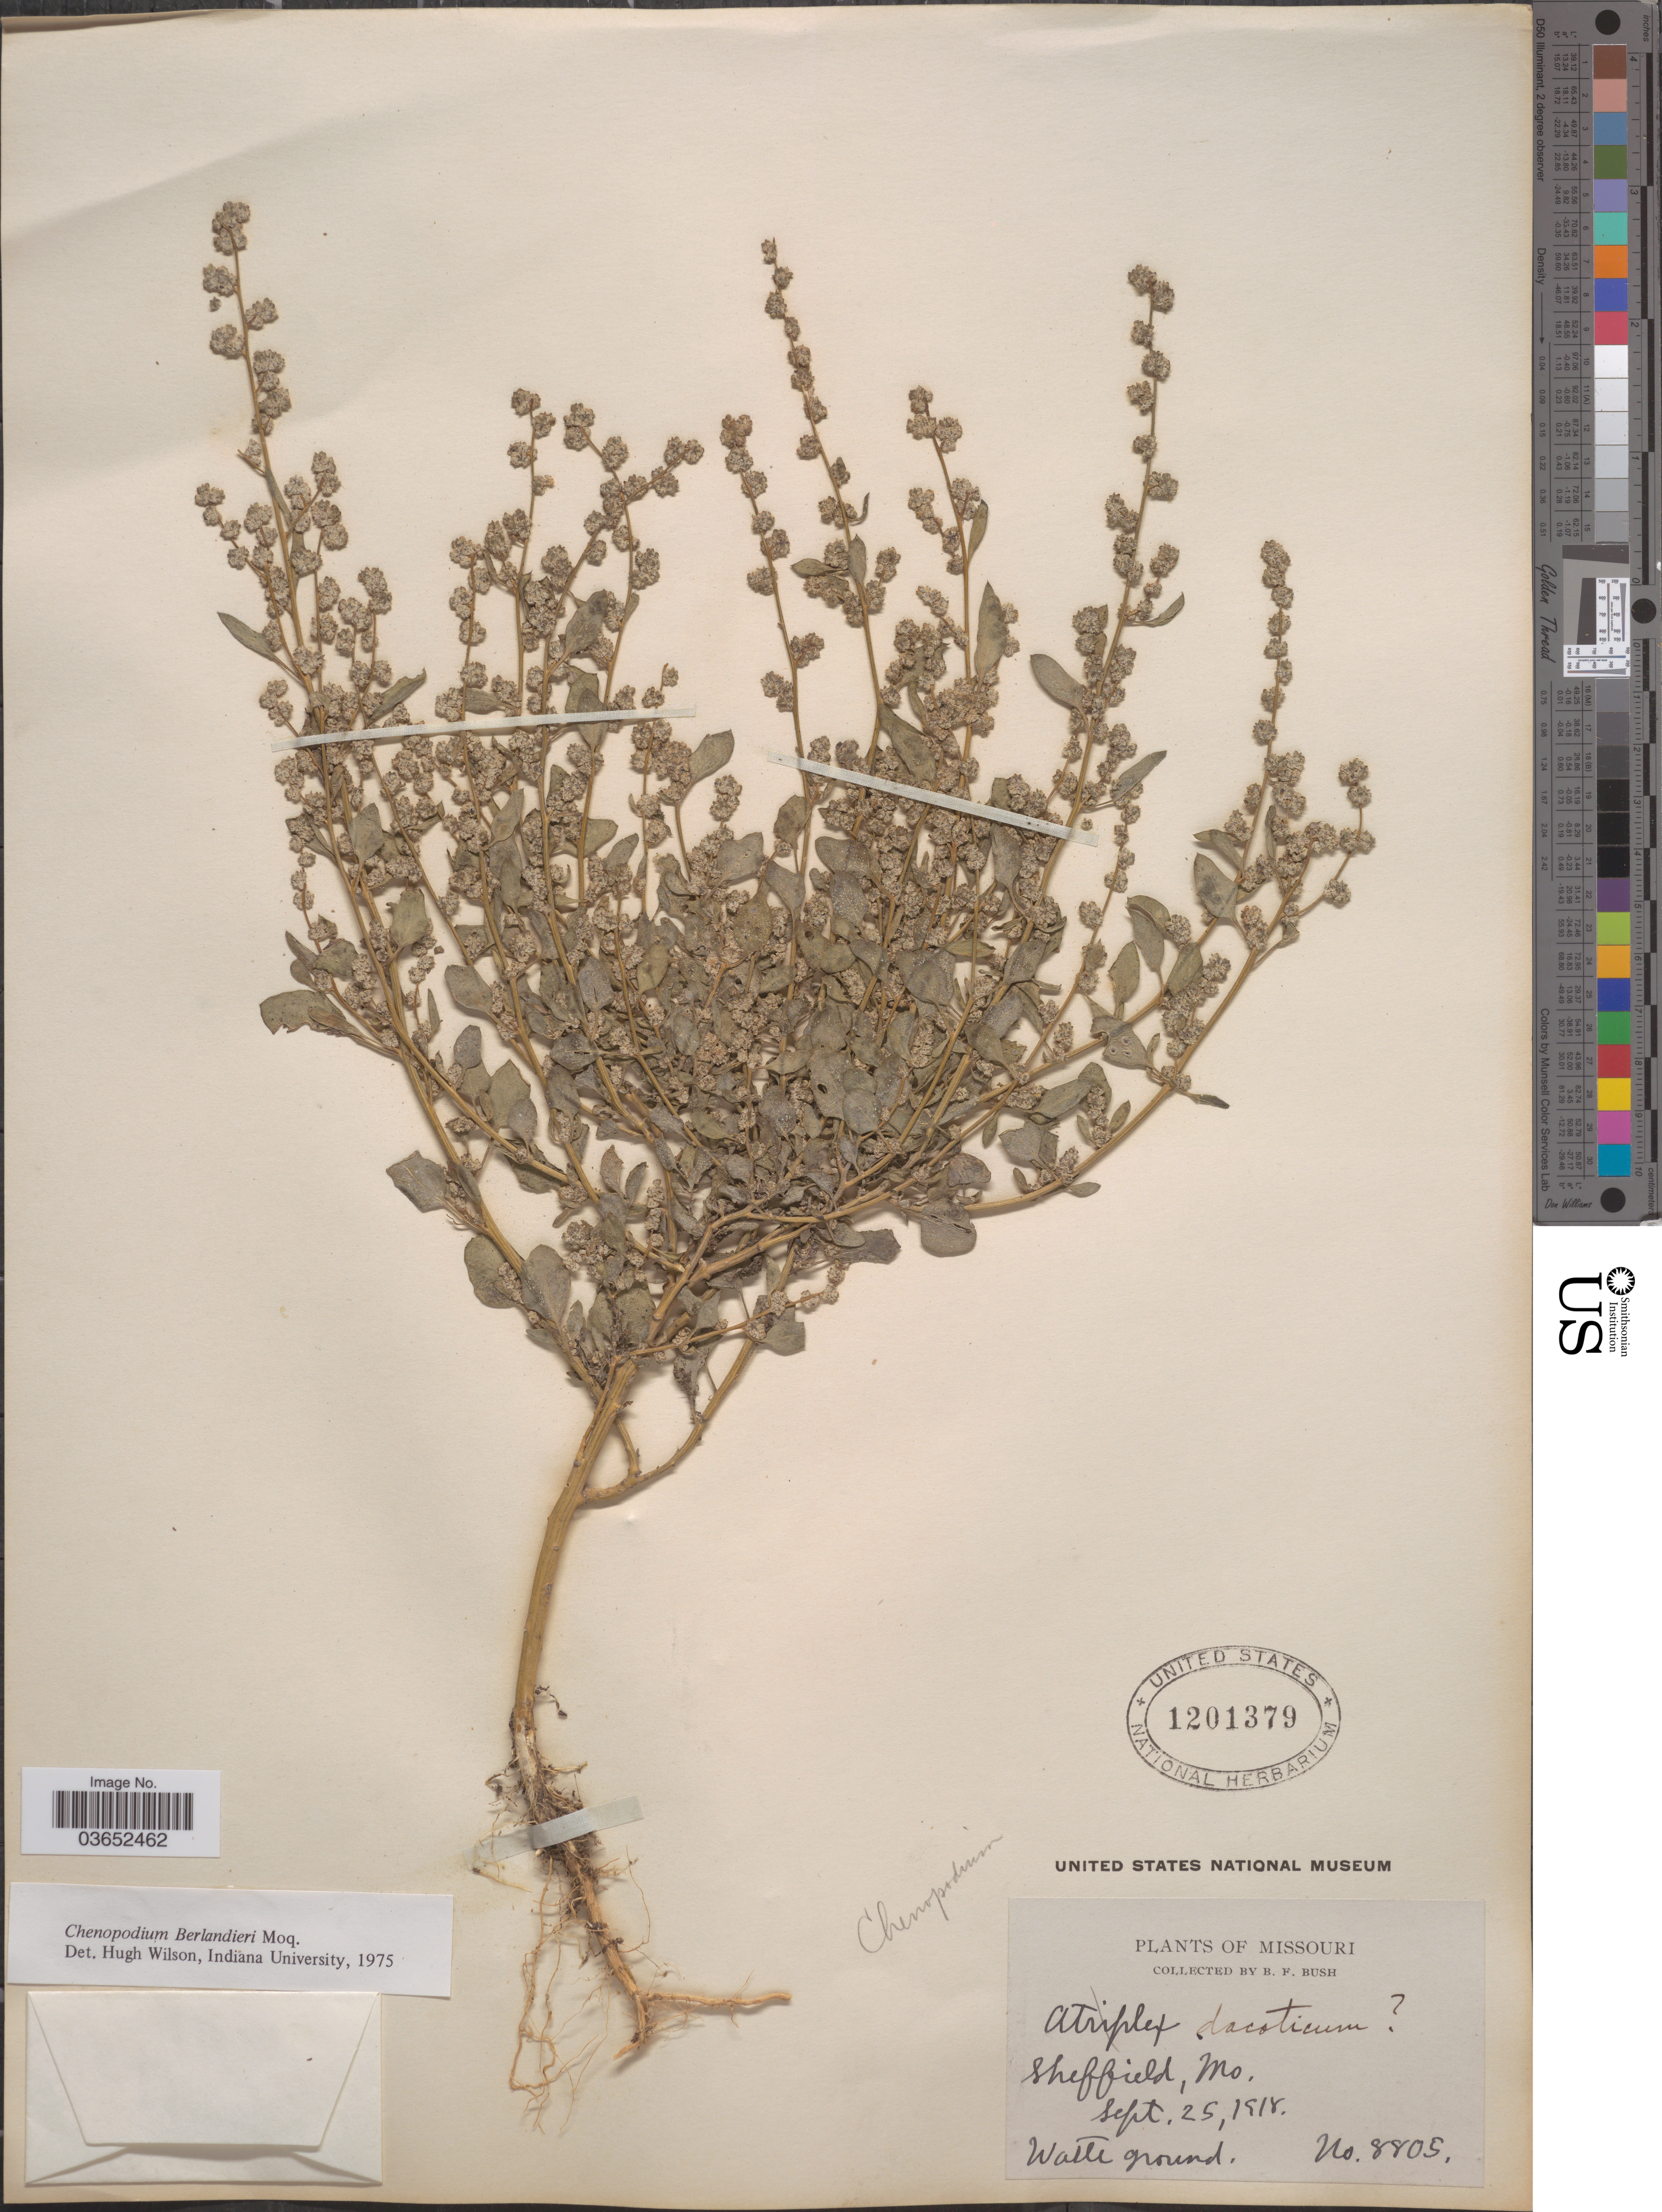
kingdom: Plantae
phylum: Tracheophyta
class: Magnoliopsida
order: Caryophyllales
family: Amaranthaceae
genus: Chenopodium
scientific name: Chenopodium berlandieri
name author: Moq.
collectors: B. F. Bush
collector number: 8805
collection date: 1918-09-25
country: United States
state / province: Missouri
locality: Sheffield.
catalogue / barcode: US 1201379